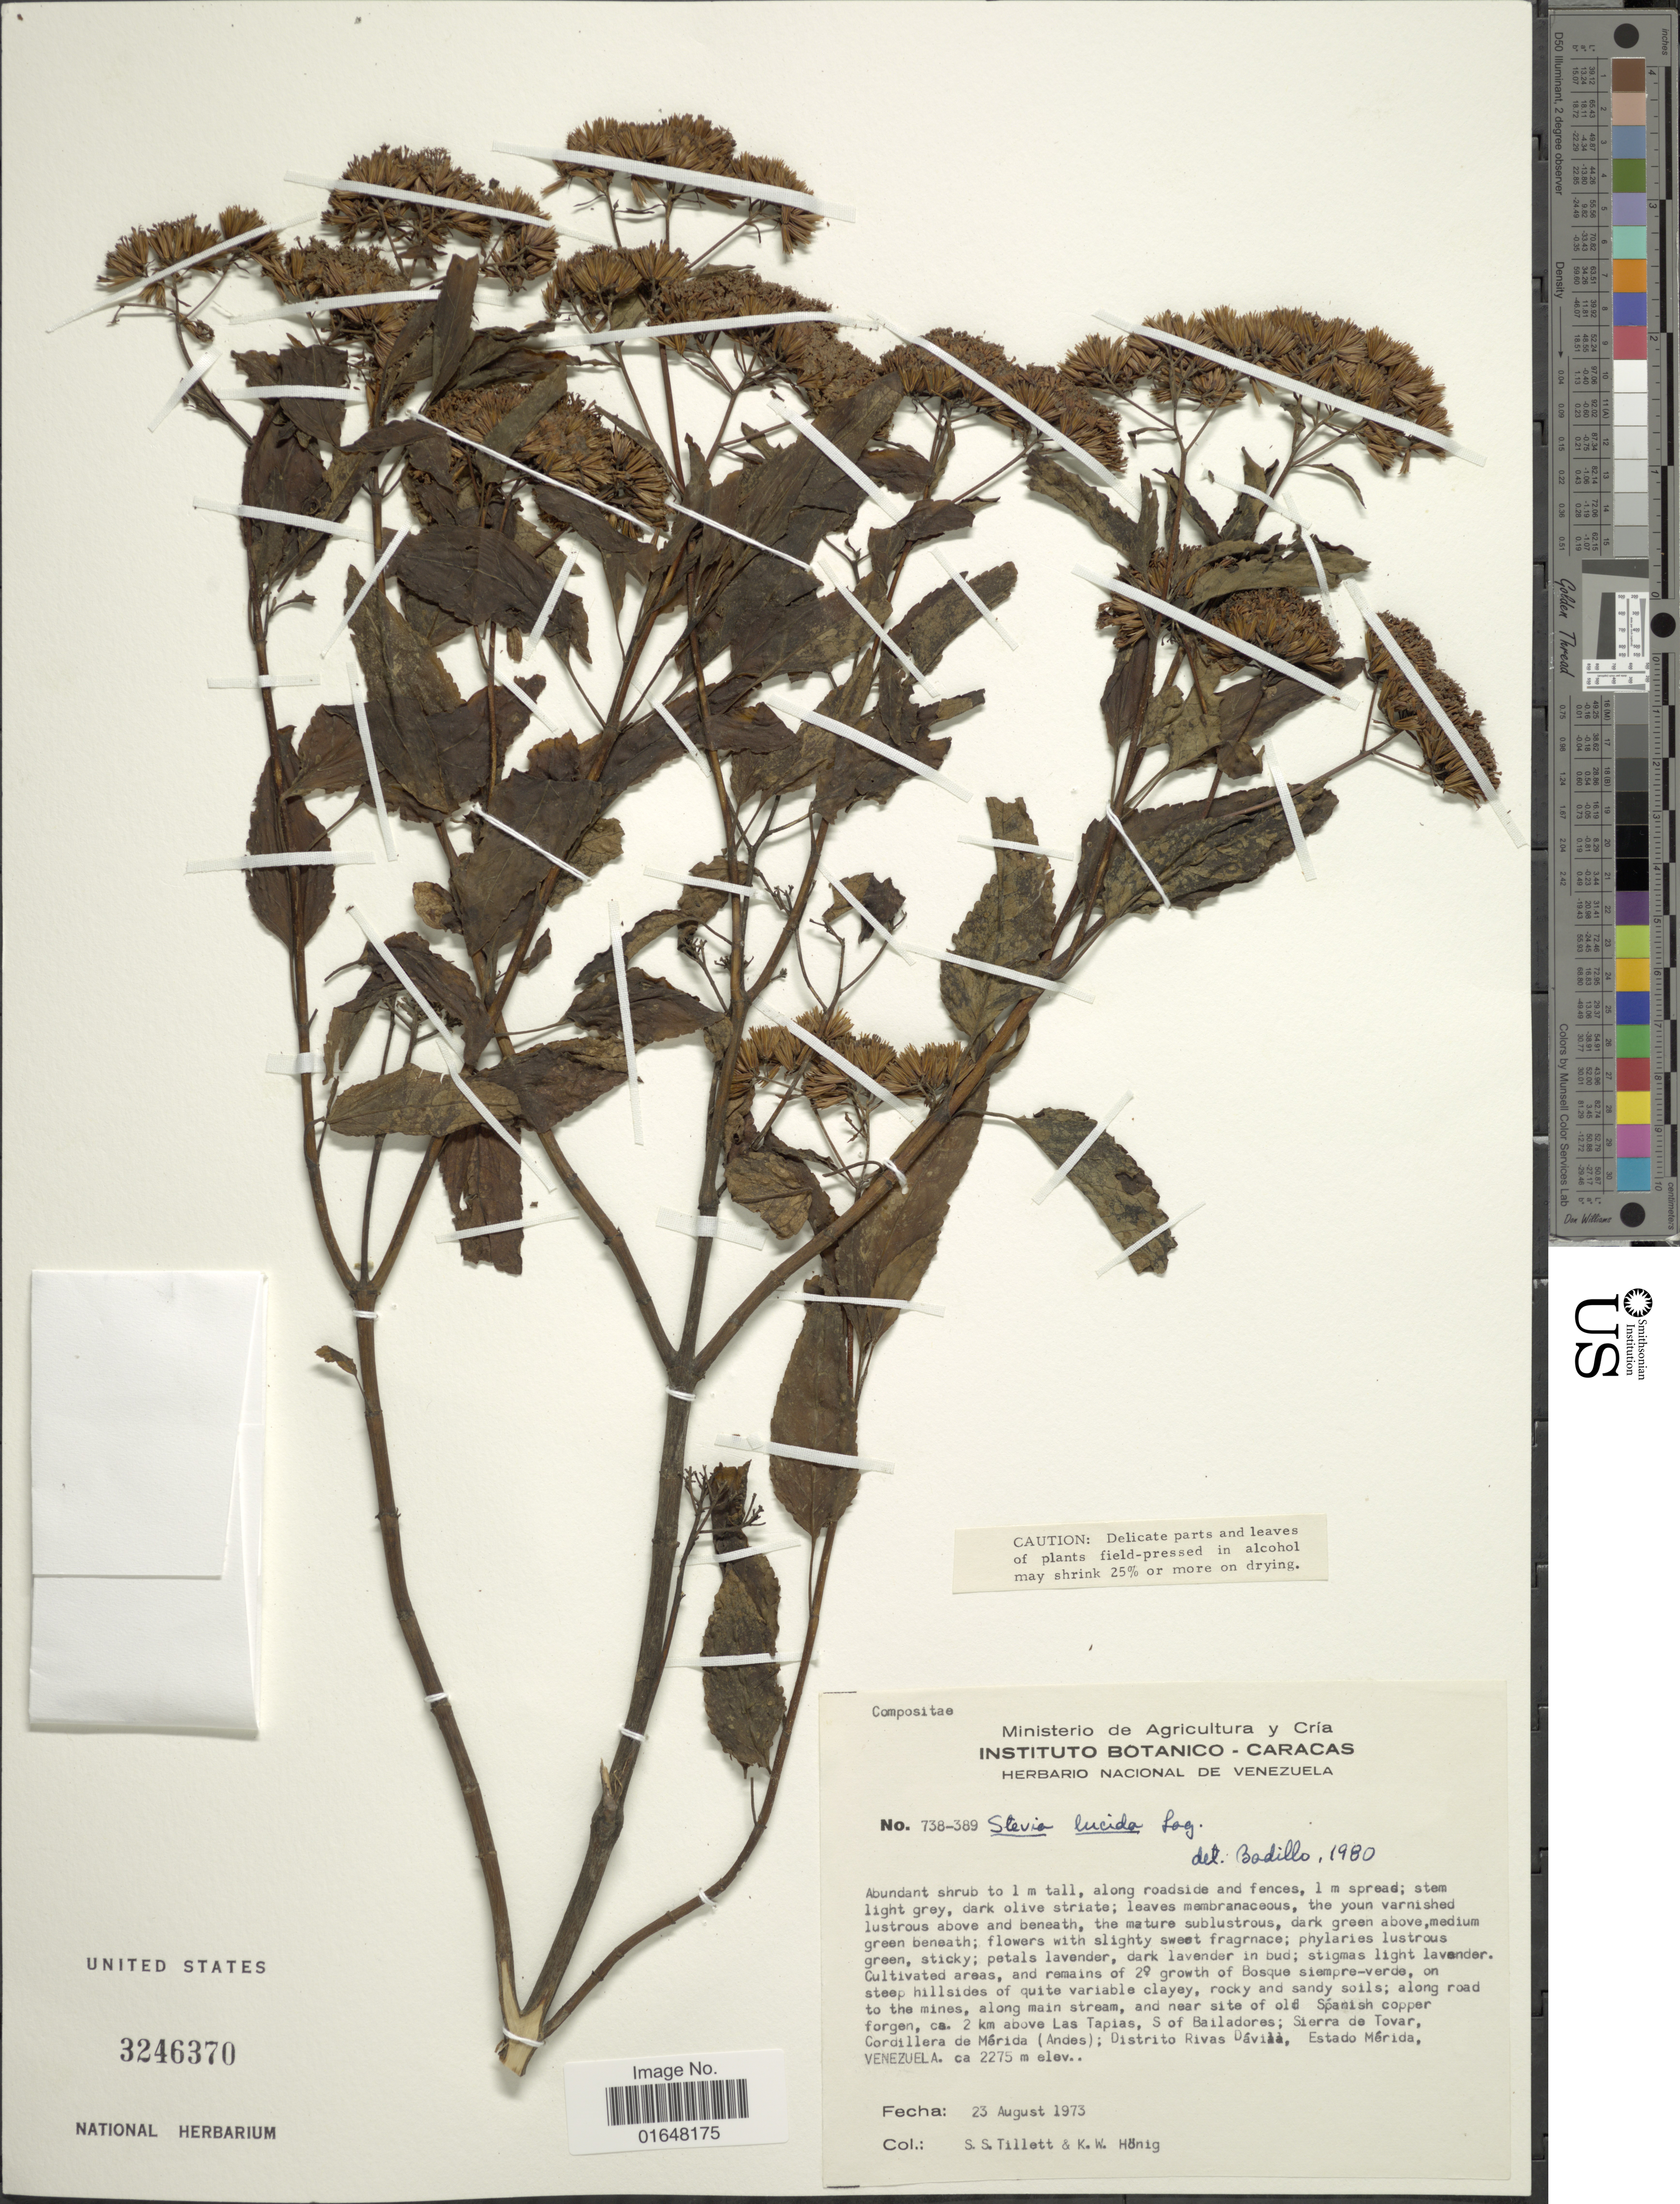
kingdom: Plantae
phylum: Tracheophyta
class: Magnoliopsida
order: Asterales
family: Asteraceae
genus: Stevia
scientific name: Stevia lucida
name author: Lag.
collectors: S. S. Tillett & K. Hönig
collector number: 738-389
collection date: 1973-08-23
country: Venezuela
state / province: Mérida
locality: Ca 2 km above Las Tapias, S of Bailadores, Sierra de Tovar, Cordillera de Merida (Andes), Distrito Rivas Davila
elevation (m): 2275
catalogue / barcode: US 3246370